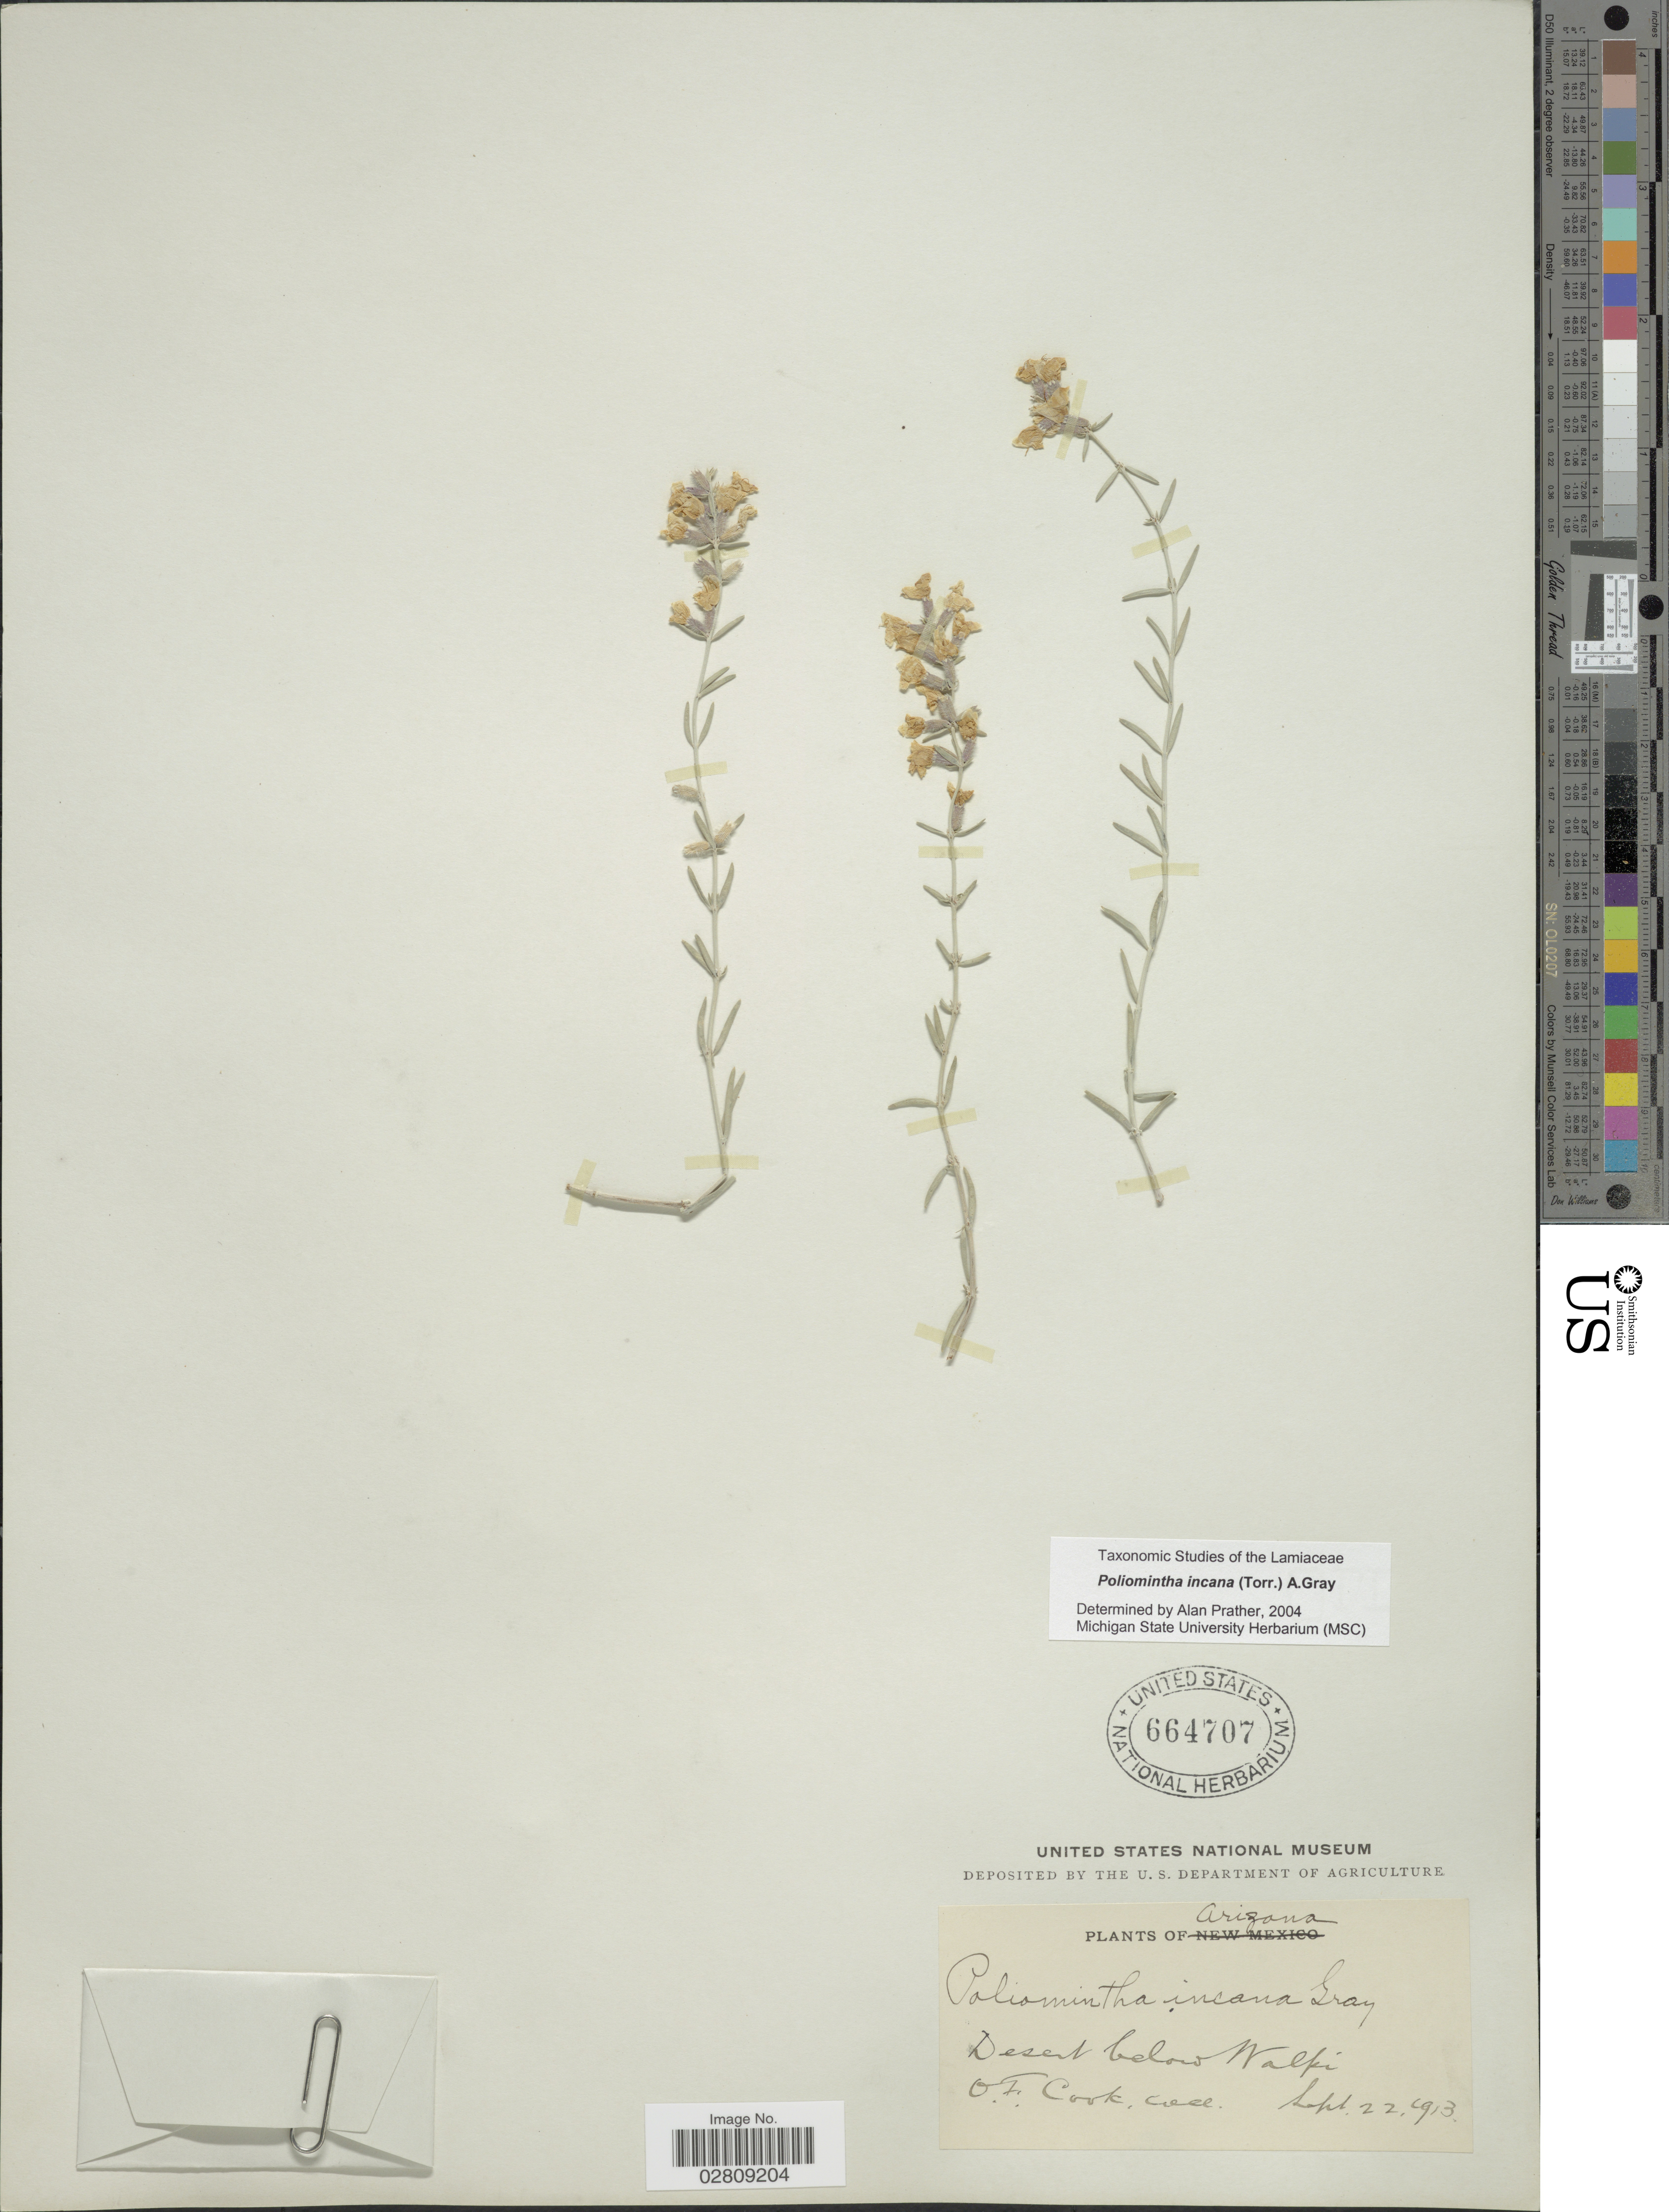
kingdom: Plantae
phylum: Tracheophyta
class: Magnoliopsida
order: Lamiales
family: Lamiaceae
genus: Poliomintha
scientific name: Poliomintha incana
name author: (Torr.) A. Gray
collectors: O. F. Cook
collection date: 1913-09-22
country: United States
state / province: Arizona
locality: Desert below Walpi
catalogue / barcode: US 664707